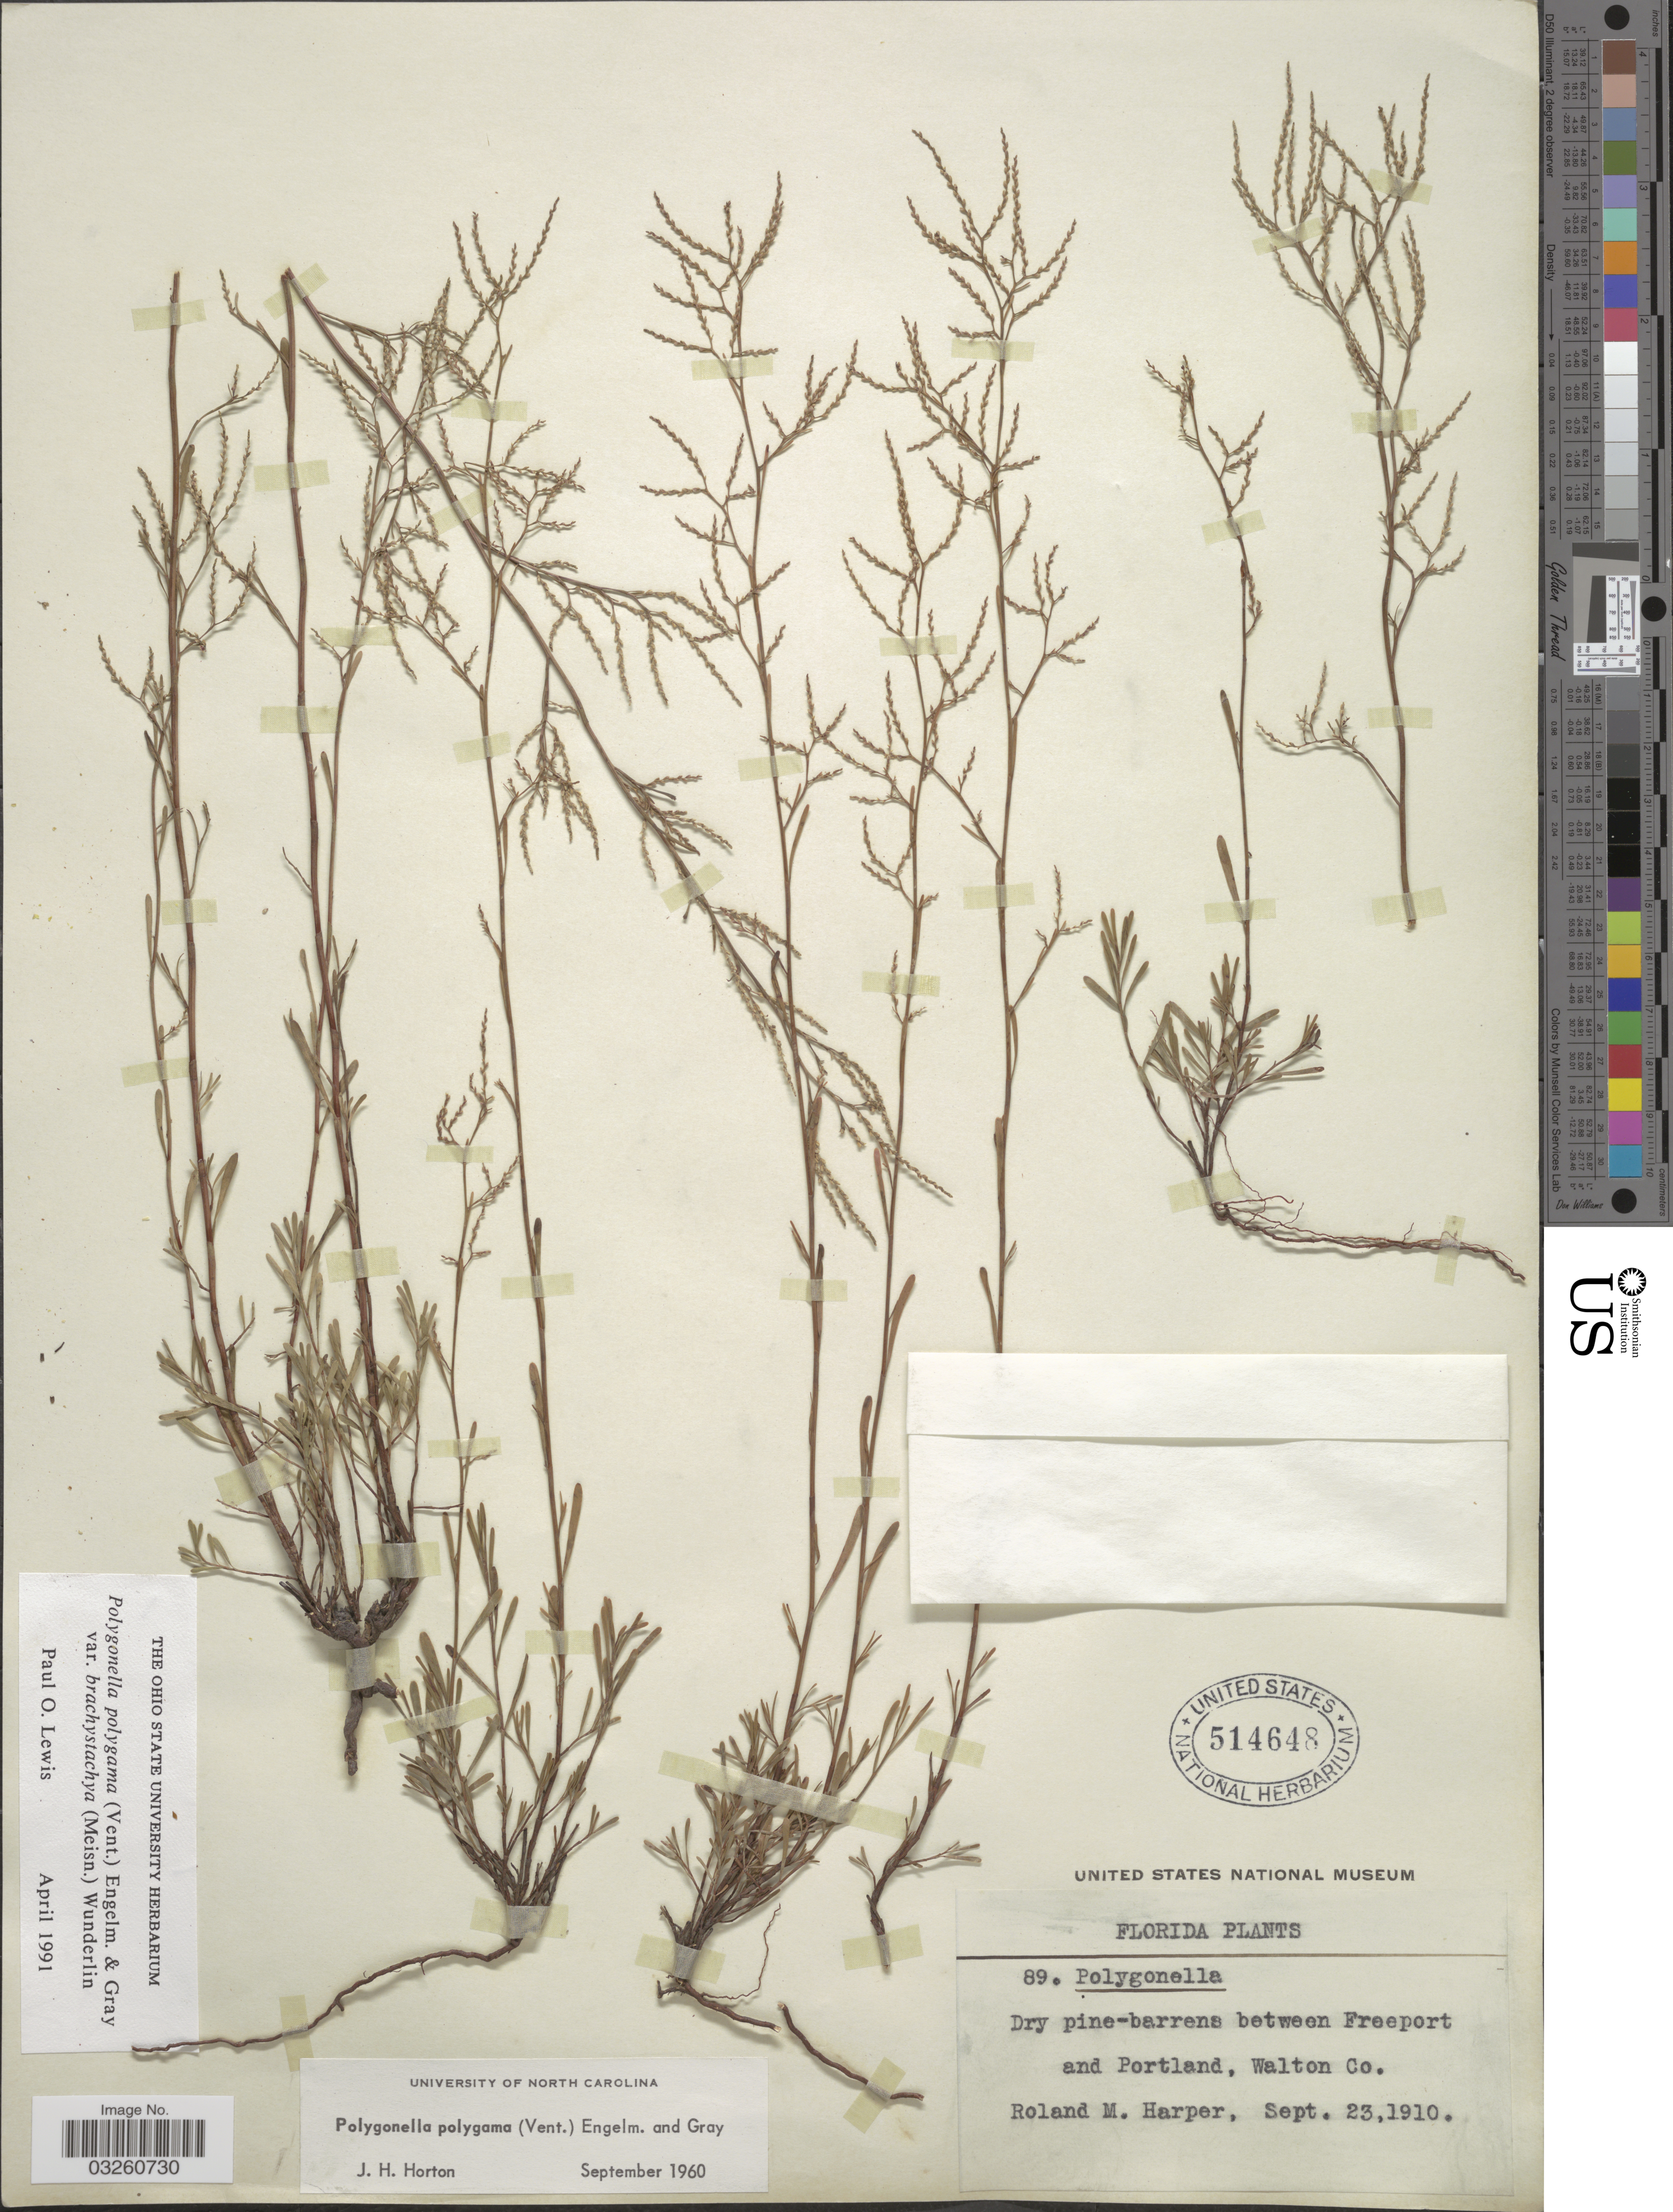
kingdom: Plantae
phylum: Tracheophyta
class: Magnoliopsida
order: Caryophyllales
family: Polygonaceae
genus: Polygonella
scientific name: Polygonella polygama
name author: (Vent.) Engelm. & A. Gray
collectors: R. M. Harper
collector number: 89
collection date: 1910-09-23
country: United States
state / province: Florida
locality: Dry pine-barrens between Freeport and Portland, Walton Co.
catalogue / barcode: US 514648